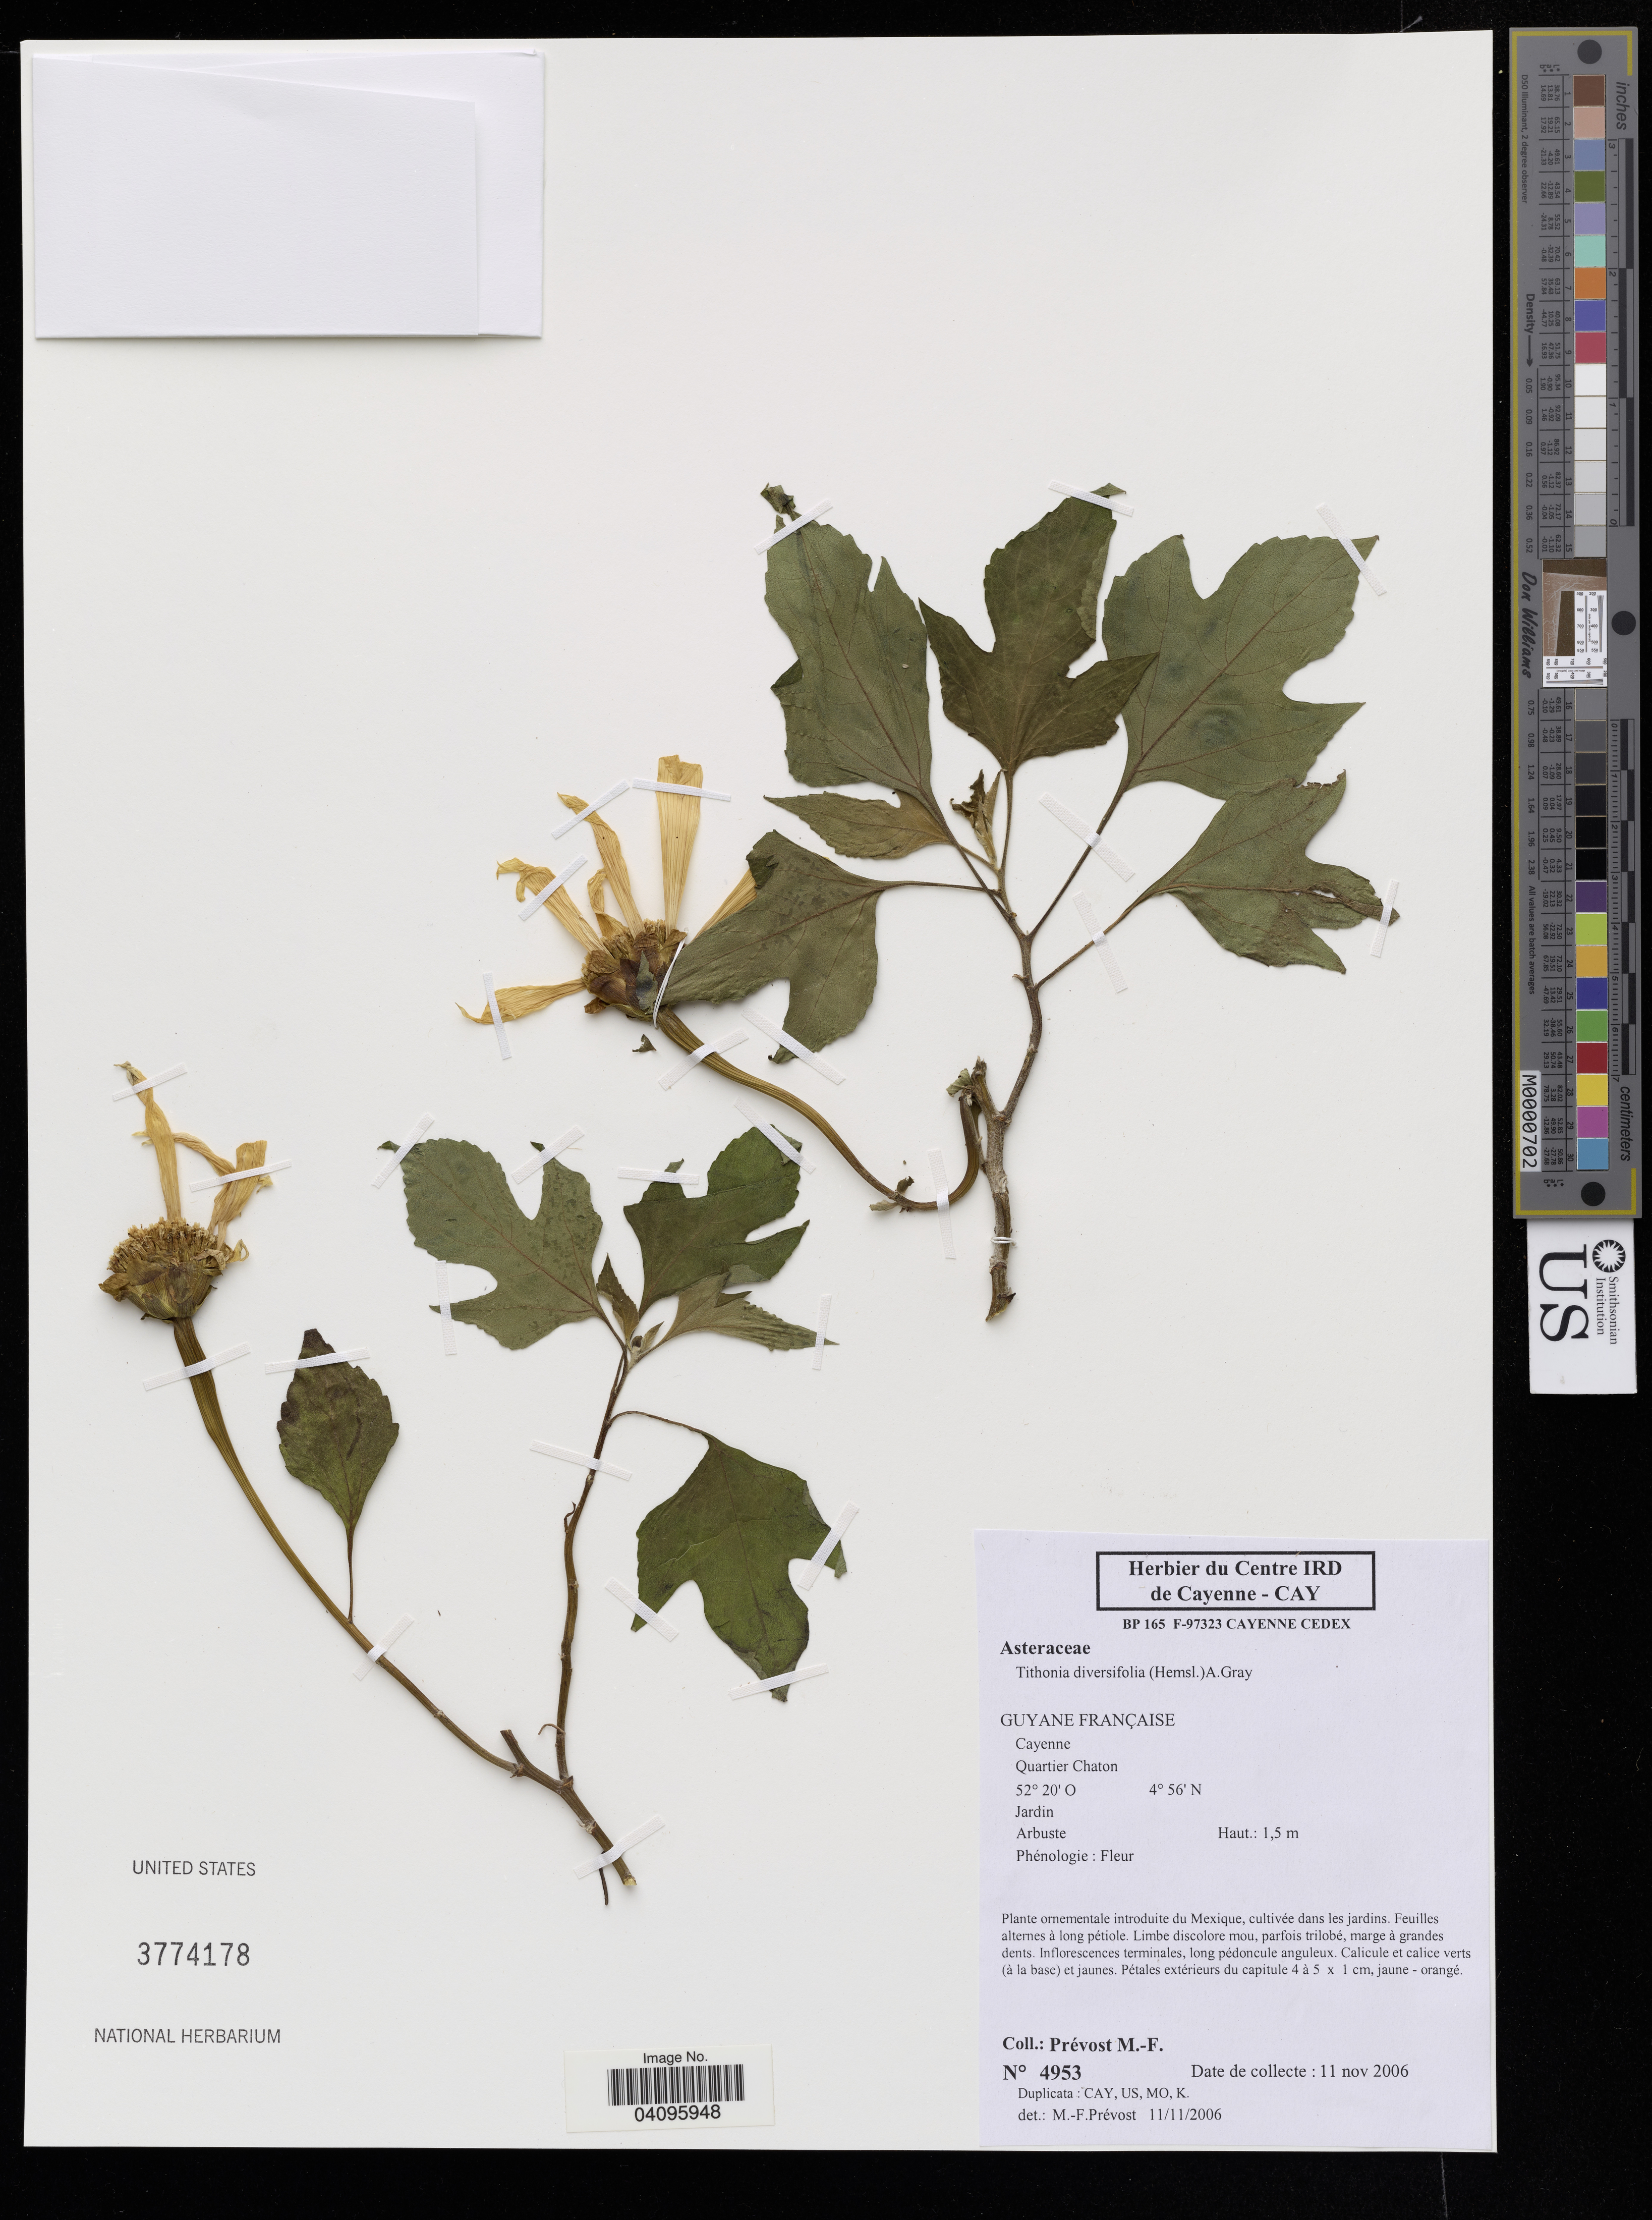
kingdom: Plantae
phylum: Tracheophyta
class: Magnoliopsida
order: Asterales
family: Asteraceae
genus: Tithonia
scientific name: Tithonia diversifolia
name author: (Hemsl.) A. Gray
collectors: M.-F. Prévost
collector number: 4953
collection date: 2006-11-11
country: French Guiana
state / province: Cayenne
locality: Quartier Chaton. Jardin.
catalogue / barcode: US 3774178